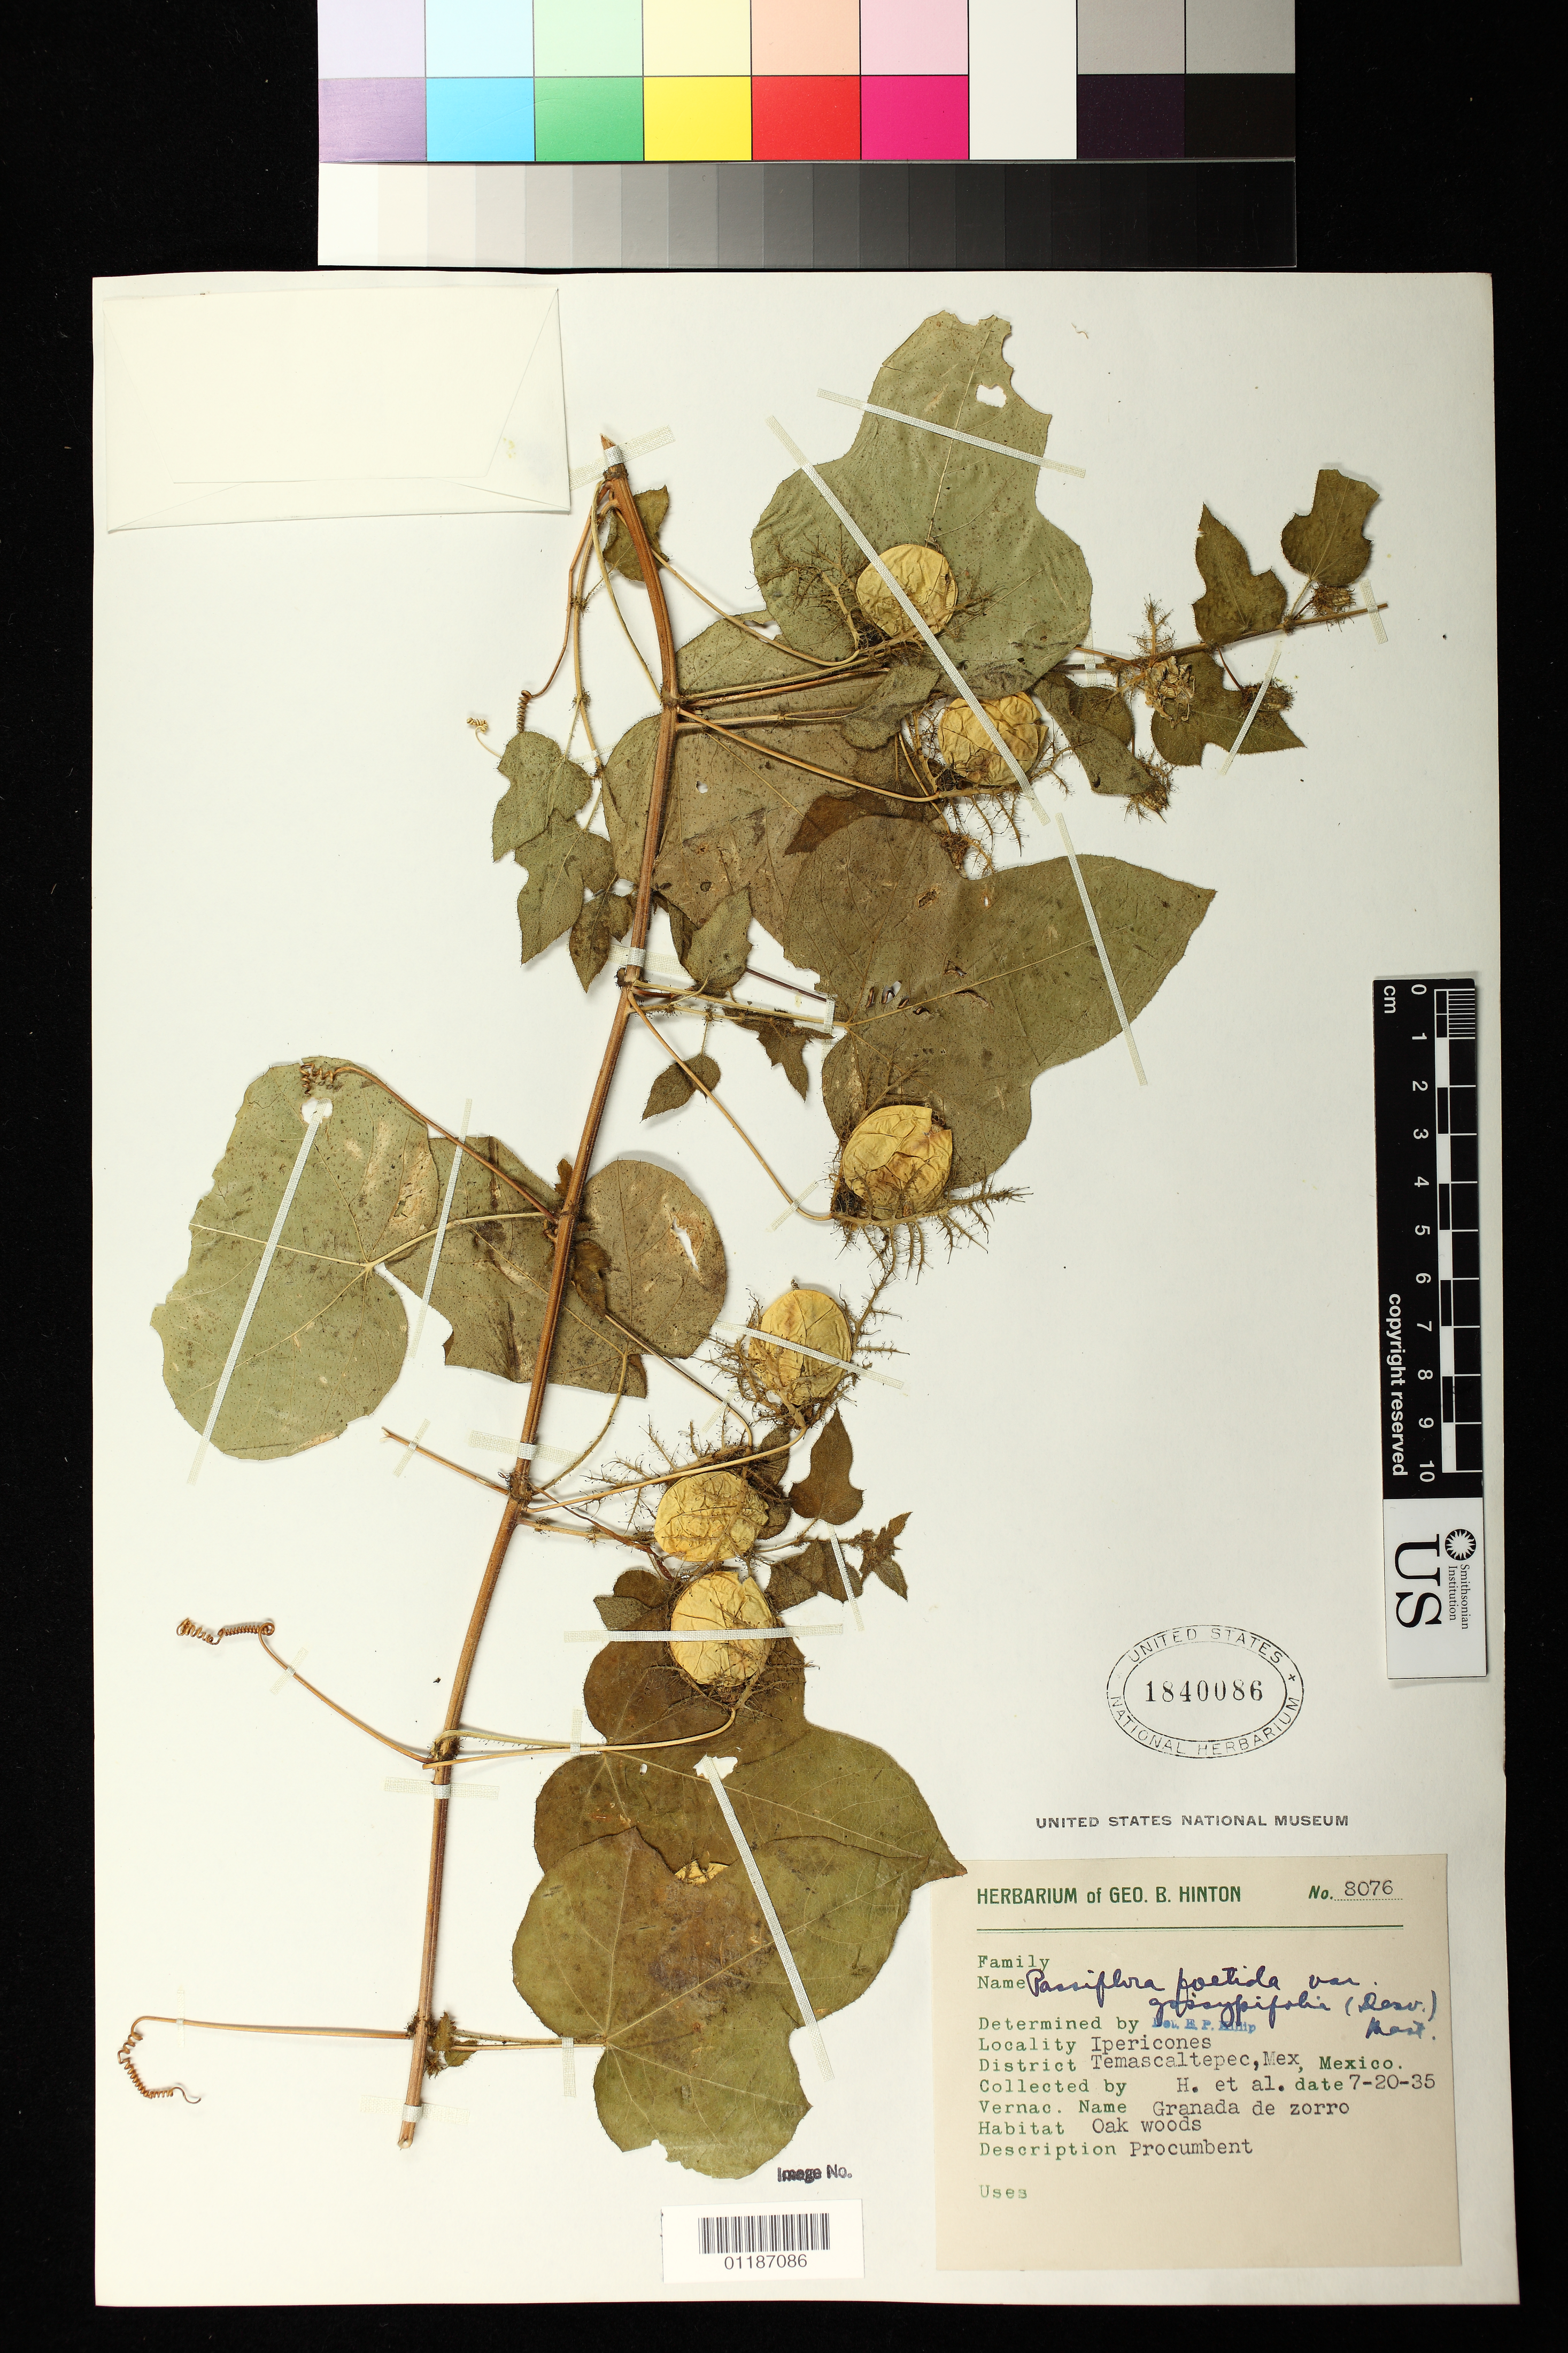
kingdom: Plantae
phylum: Tracheophyta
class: Magnoliopsida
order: Malpighiales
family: Passifloraceae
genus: Passiflora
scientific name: Passiflora foetida var. gossypiifolia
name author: (Desv.) Mast.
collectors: G. B. Hinton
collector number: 8076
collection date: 1935-07-20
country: Mexico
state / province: México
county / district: Temascaltepec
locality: Ipericones.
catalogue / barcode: US 1840086